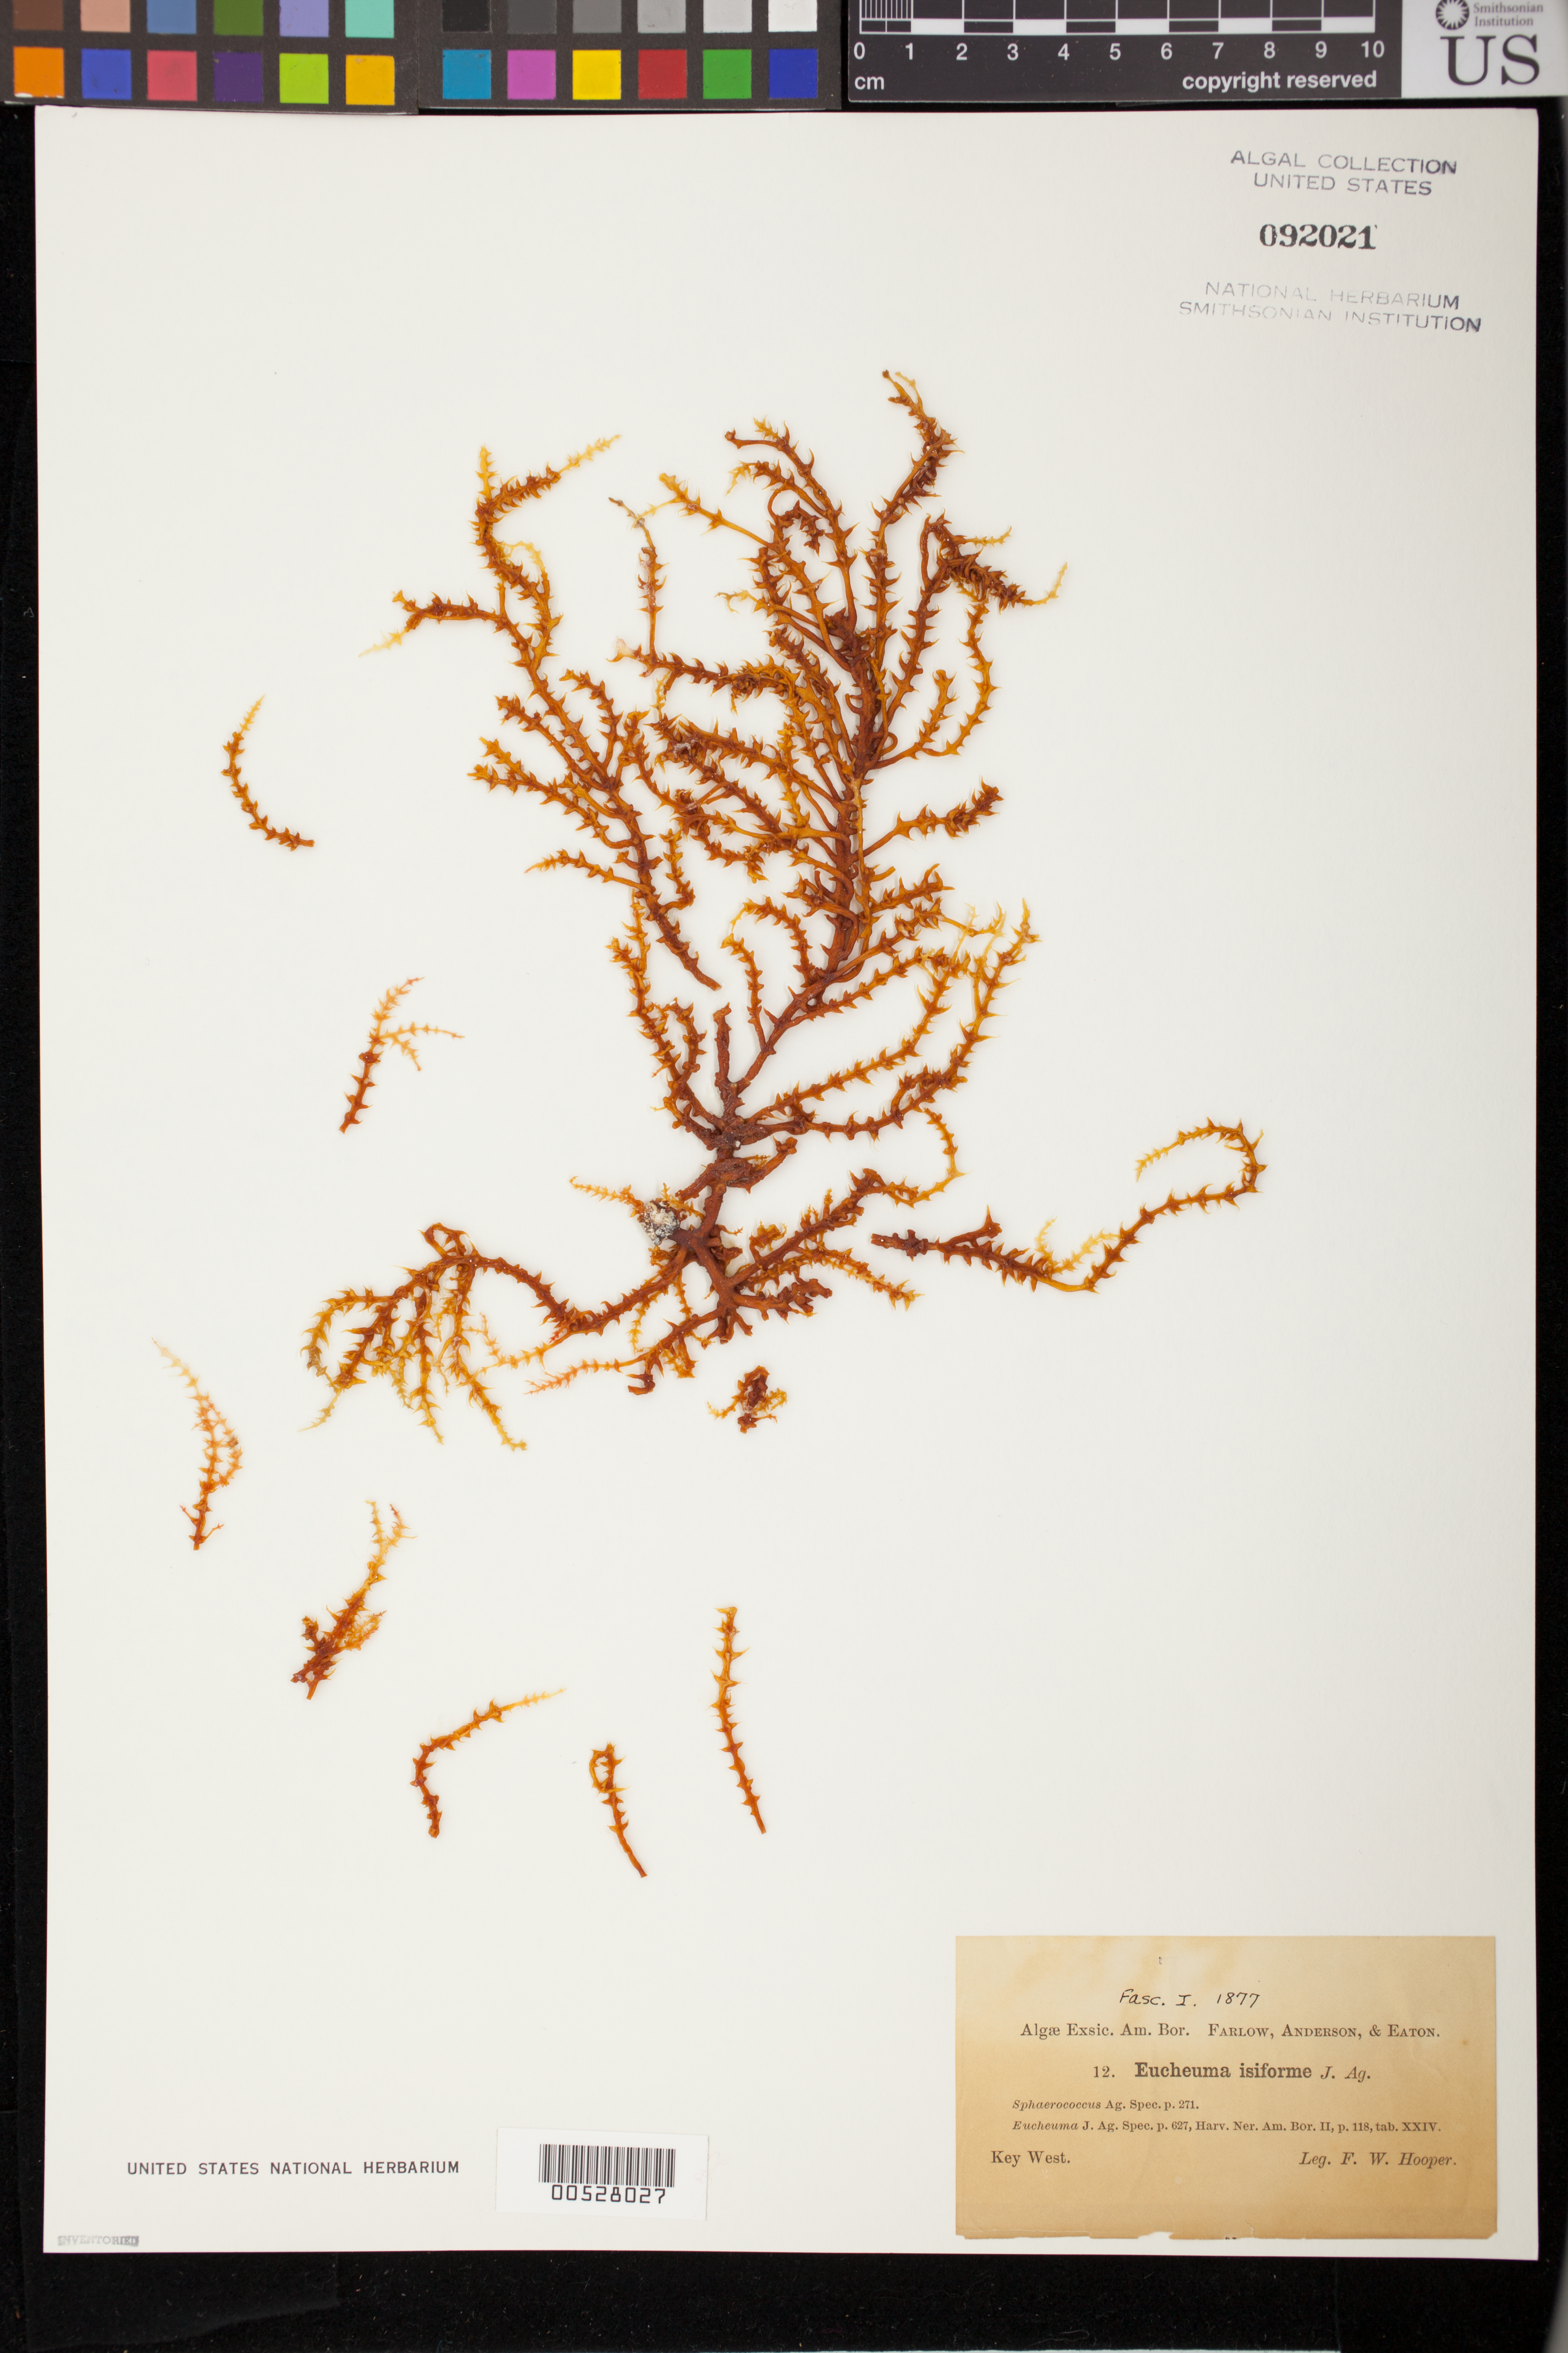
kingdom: Plantae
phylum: Rhodophyta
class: Florideophyceae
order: Gigartinales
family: Solieriaceae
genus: Eucheumatopsis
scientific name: Eucheumatopsis isiformis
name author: (C. Agardh) M.L. Núñez-Resendiz et al.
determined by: Algae name updating Project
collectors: F. Hooper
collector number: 12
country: United States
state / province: Florida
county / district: Monroe County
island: Key West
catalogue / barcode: US 92021